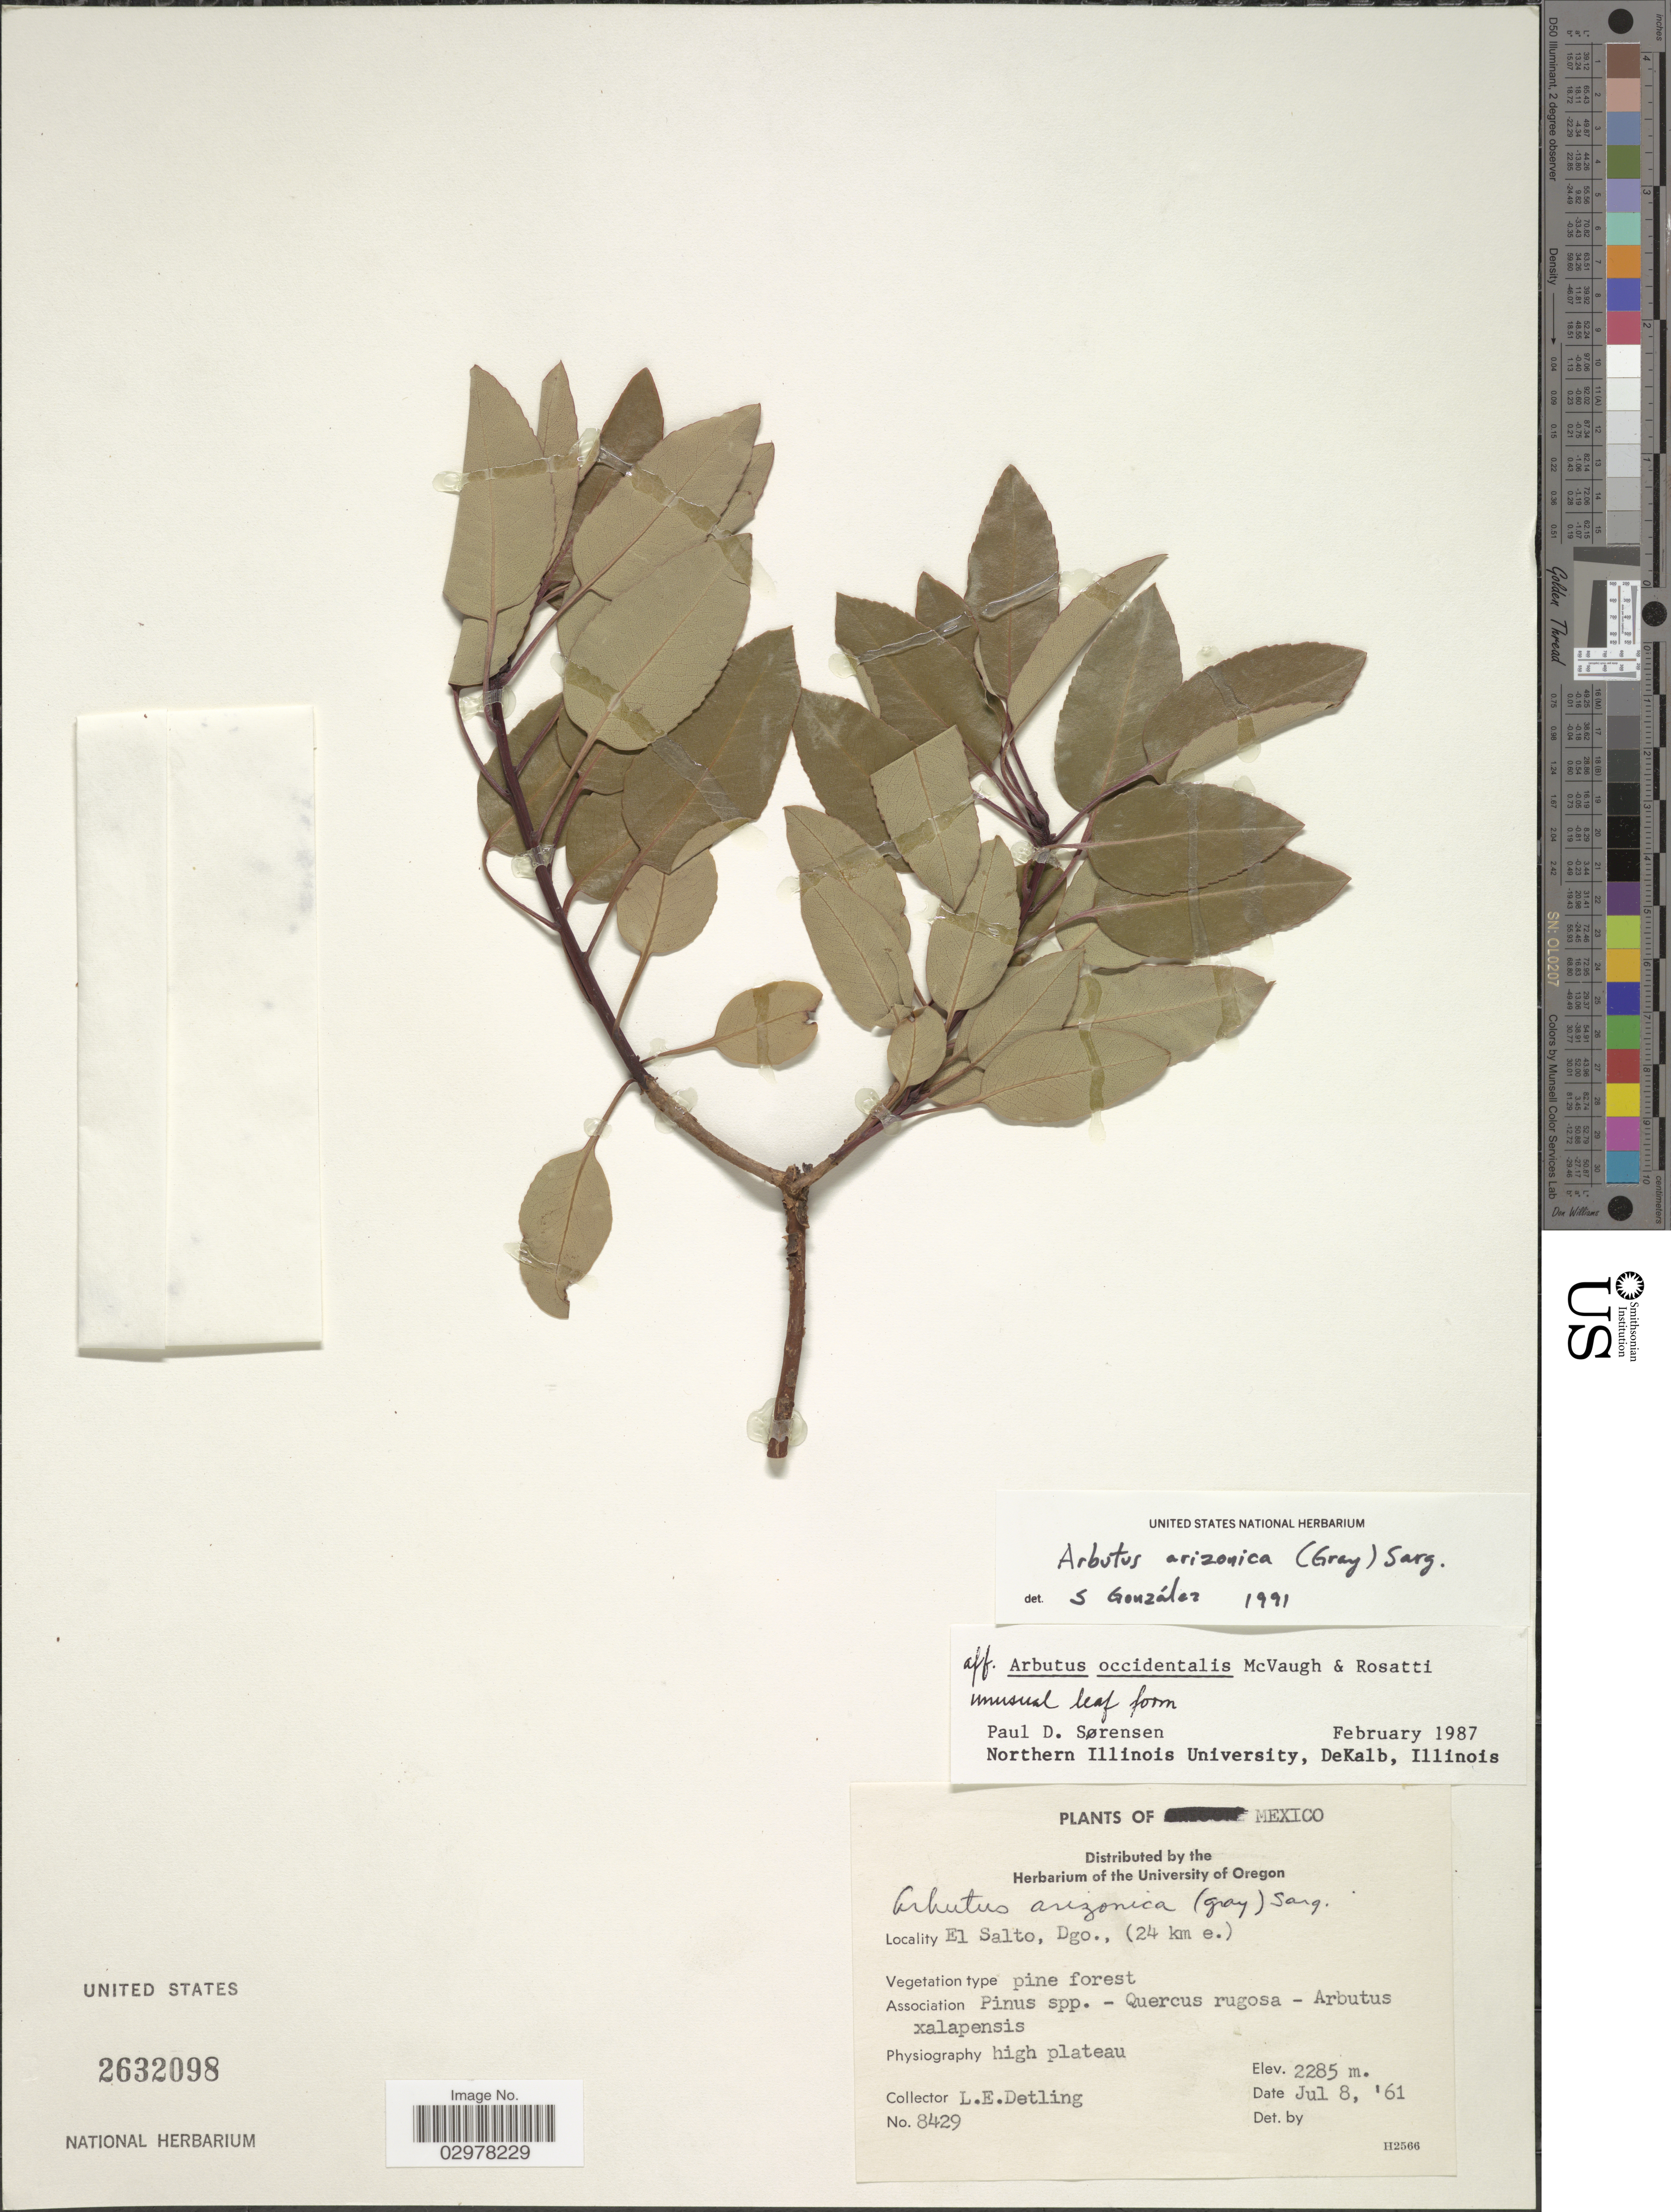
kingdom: Plantae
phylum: Tracheophyta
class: Magnoliopsida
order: Ericales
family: Ericaceae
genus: Arbutus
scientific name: Arbutus arizonica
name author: (A. Gray) Sarg.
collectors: L. E. Detling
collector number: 8429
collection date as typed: Transcribed d/m/y: 8/7/61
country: Mexico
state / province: Durango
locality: El Salto, Dgo., (24 km e.).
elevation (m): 2285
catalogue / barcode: US 2632098